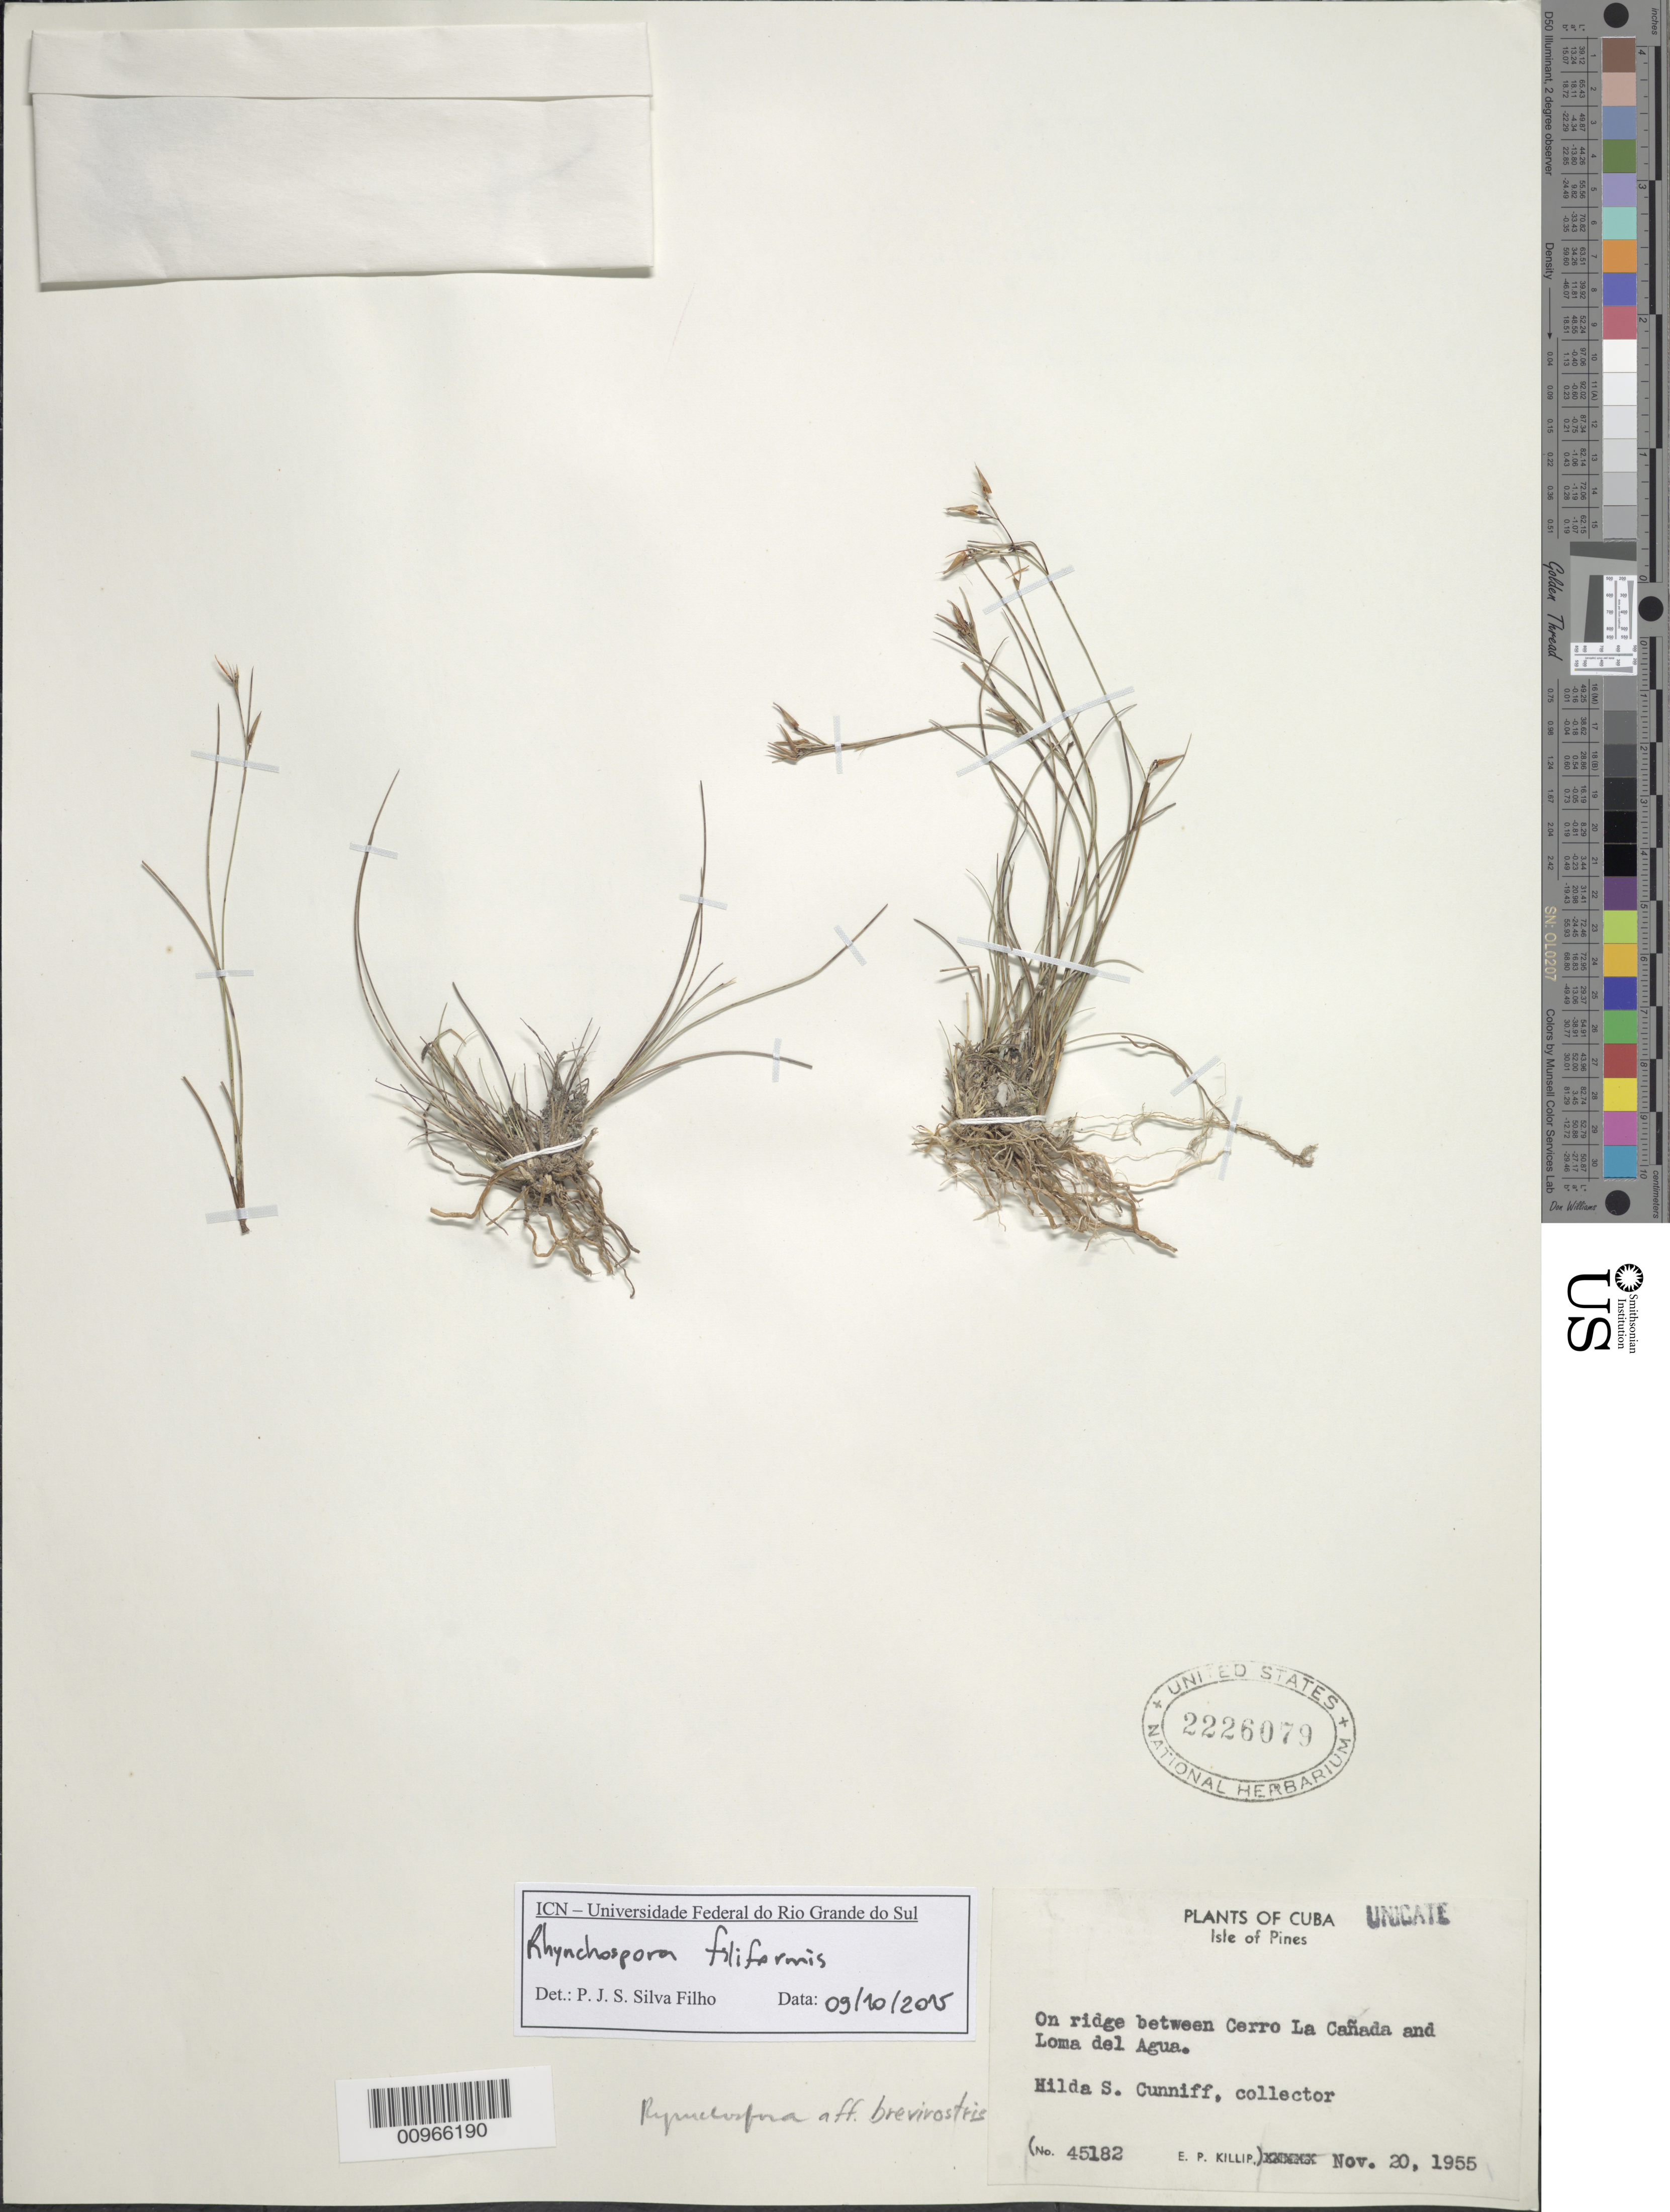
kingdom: Plantae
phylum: Tracheophyta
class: Liliopsida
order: Poales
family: Cyperaceae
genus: Rhynchospora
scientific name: Rhynchospora filiformis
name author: Vahl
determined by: Filho, P. J. S. Silva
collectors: H. Cunniff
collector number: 45182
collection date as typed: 20 Nov 1955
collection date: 1955-11-20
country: Cuba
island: Isla de la Juventud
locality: On ridge between Cerro La Cuñeda and Loma del Agua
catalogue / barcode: US 2226079